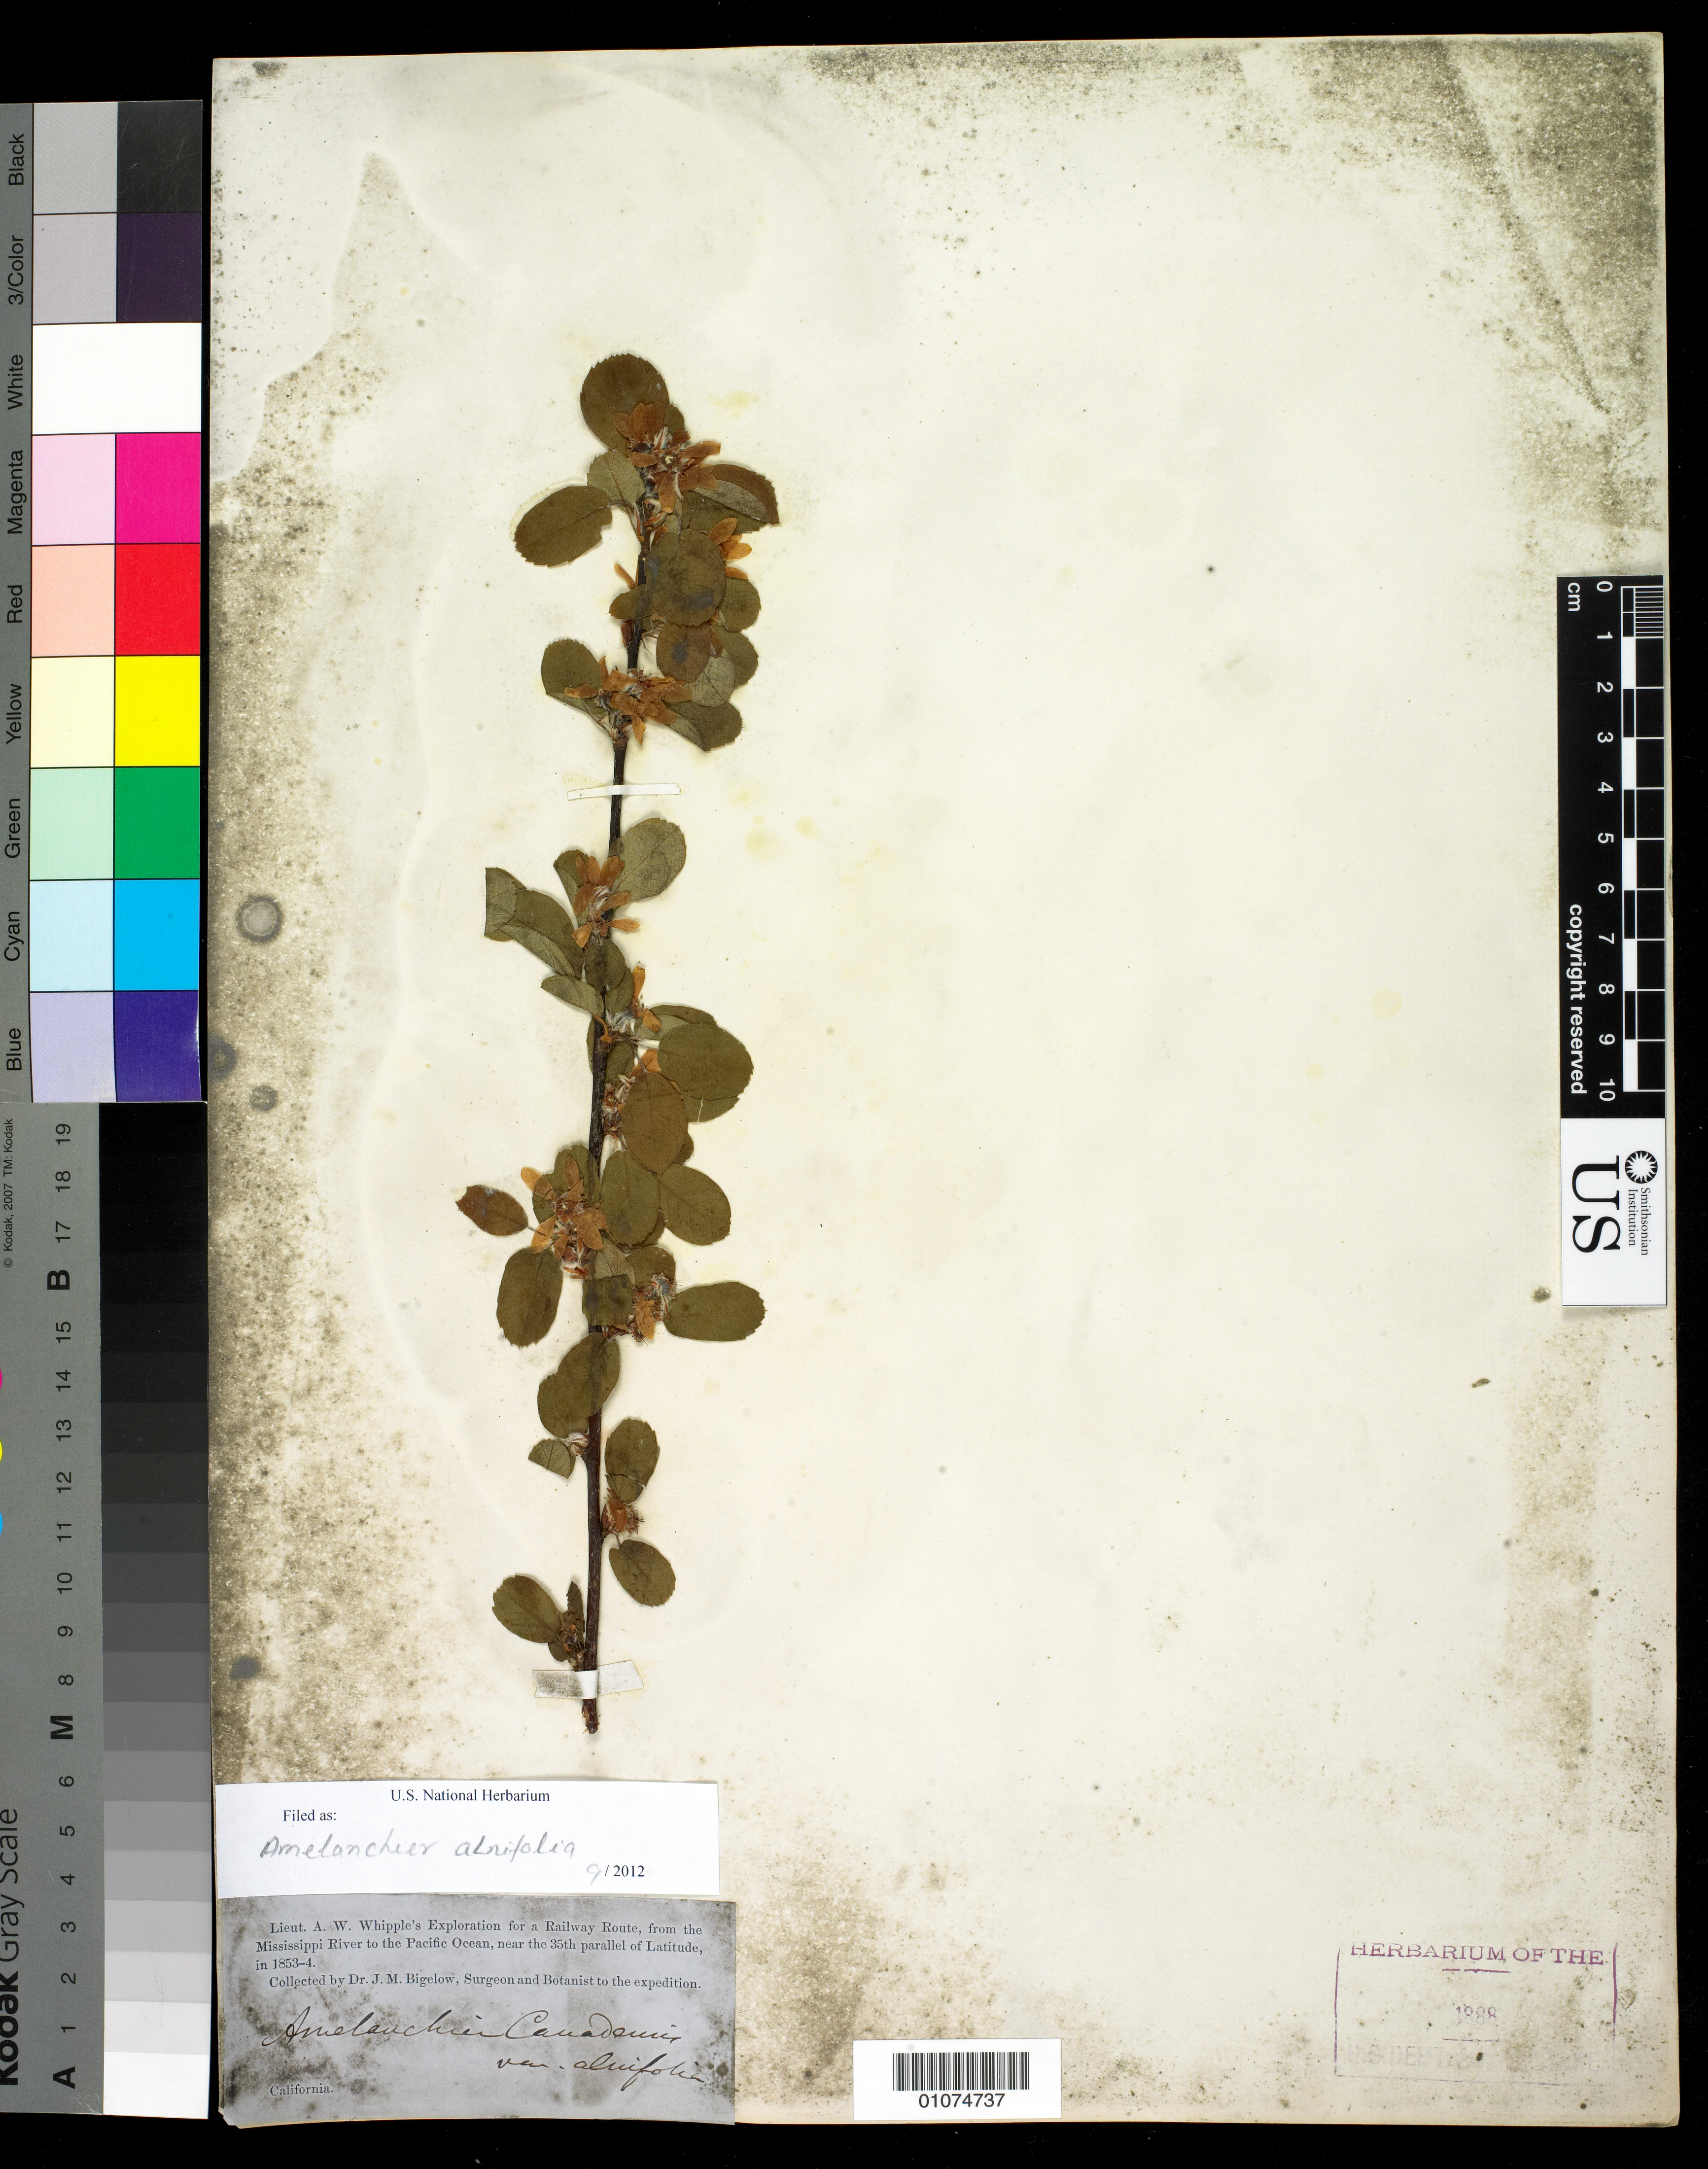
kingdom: Plantae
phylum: Tracheophyta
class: Magnoliopsida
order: Rosales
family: Rosaceae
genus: Amelanchier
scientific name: Amelanchier alnifolia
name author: (Nutt.) Nutt. ex M. Roem.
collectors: J. M. Bigelow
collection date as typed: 1853 to -- --- 1854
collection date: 1853/1854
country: United States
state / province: California